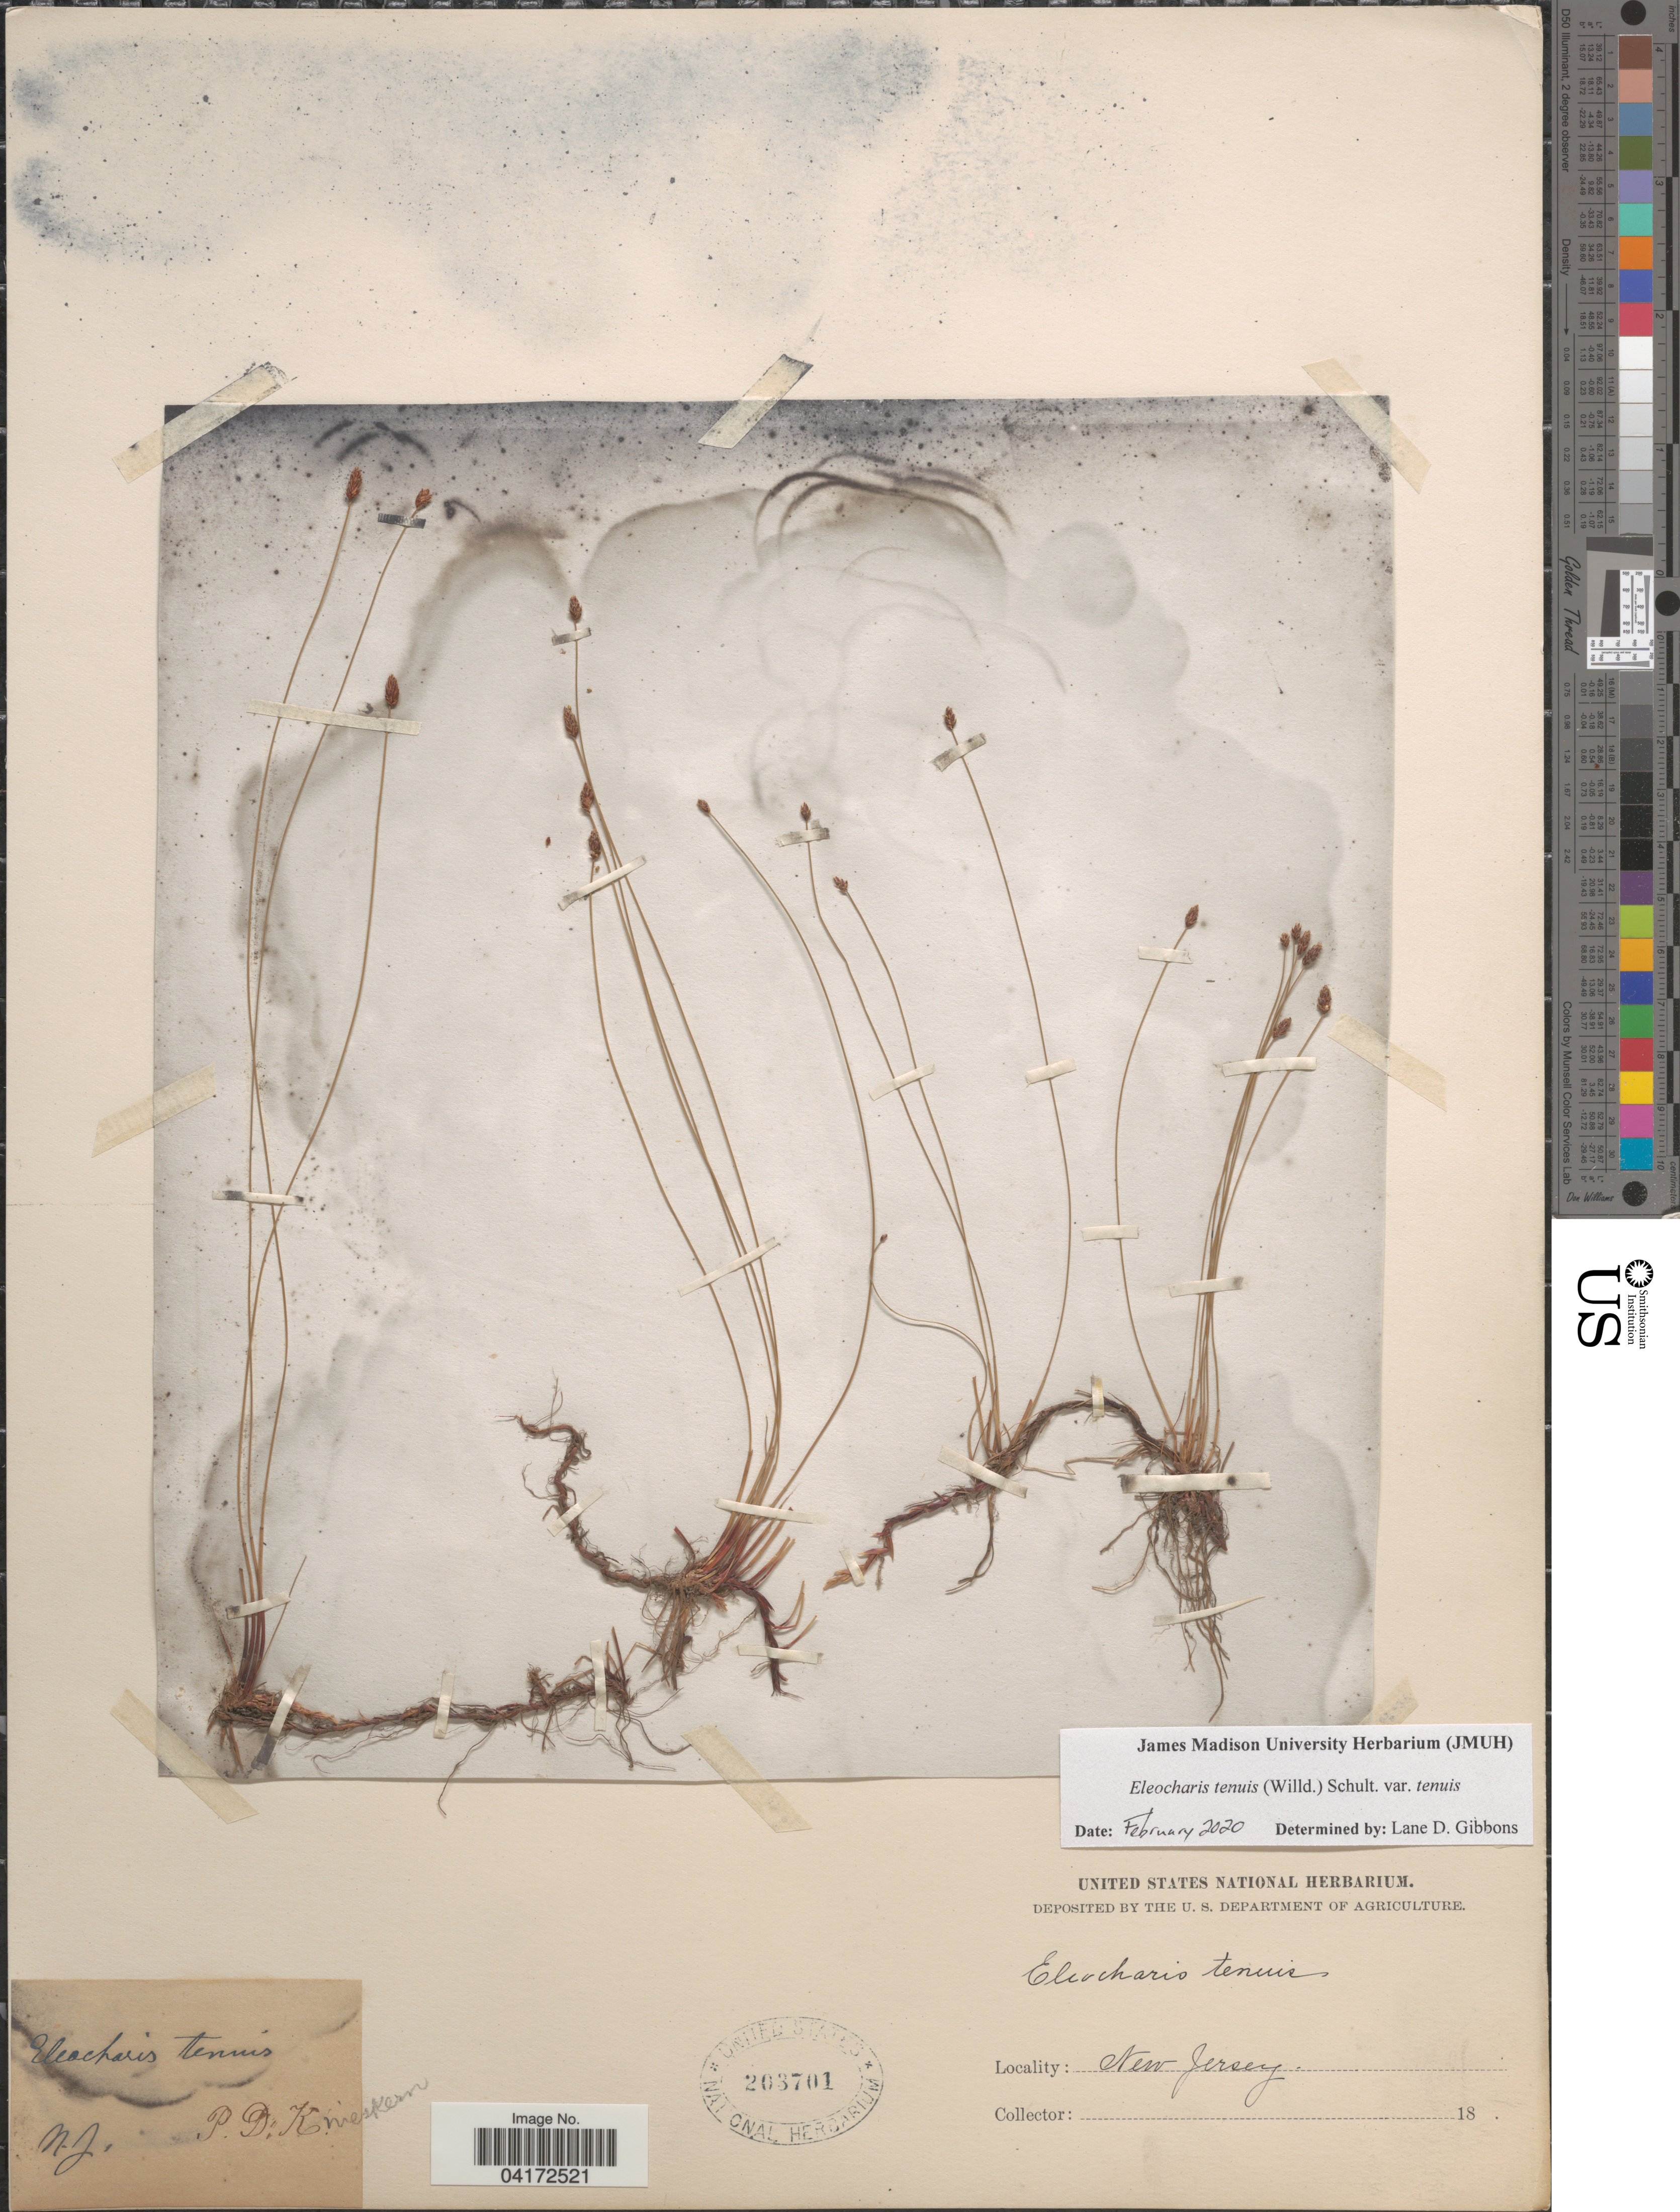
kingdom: Plantae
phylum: Tracheophyta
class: Liliopsida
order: Poales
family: Cyperaceae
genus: Eleocharis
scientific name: Eleocharis tenuis var. tenuis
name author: (Willd.) Schult.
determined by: Gibbons, Lane D.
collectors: P. Kneiskern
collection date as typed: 18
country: United States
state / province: New Jersey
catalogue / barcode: US 203701